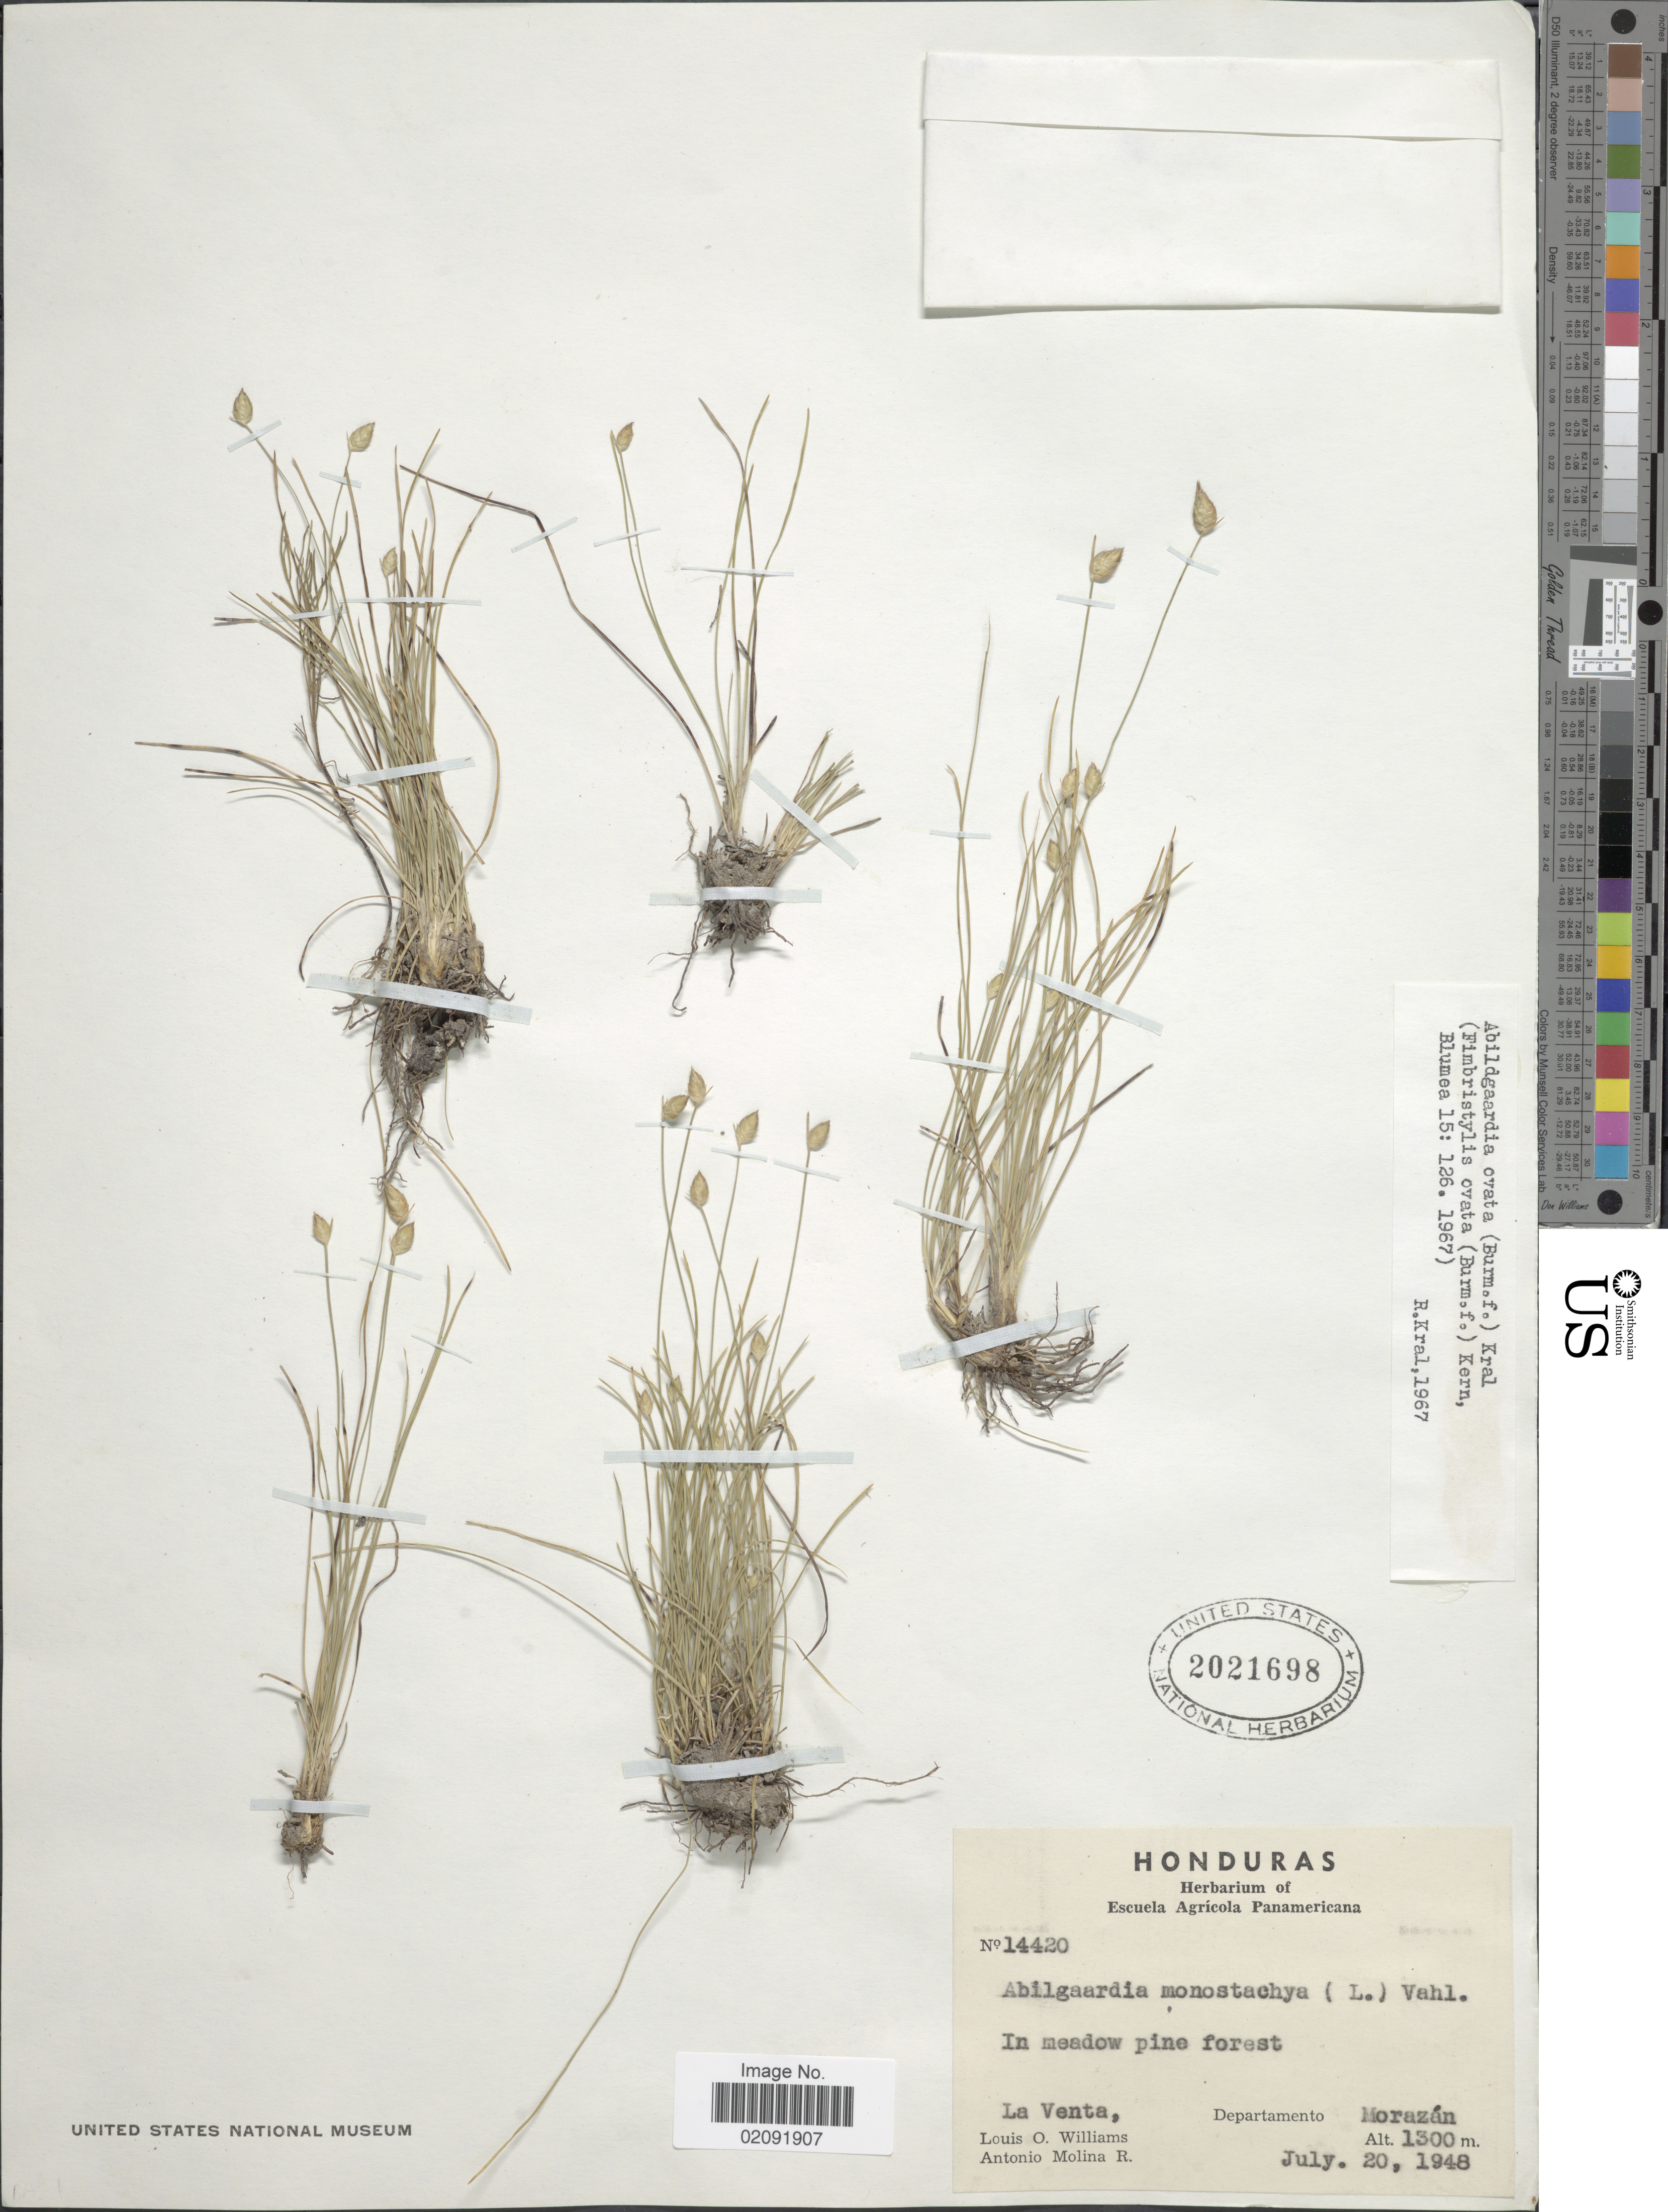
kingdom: Plantae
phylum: Tracheophyta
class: Liliopsida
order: Poales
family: Cyperaceae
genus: Abildgaardia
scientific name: Abildgaardia ovata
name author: (Burm. f.) Kral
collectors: L. O. Williams & A. Molina R.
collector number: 14420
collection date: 1948-07-20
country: Honduras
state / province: Fco. Morazán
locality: I meadow pine forest, La Venta, Departamento Morazán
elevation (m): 1300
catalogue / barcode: US 2021698